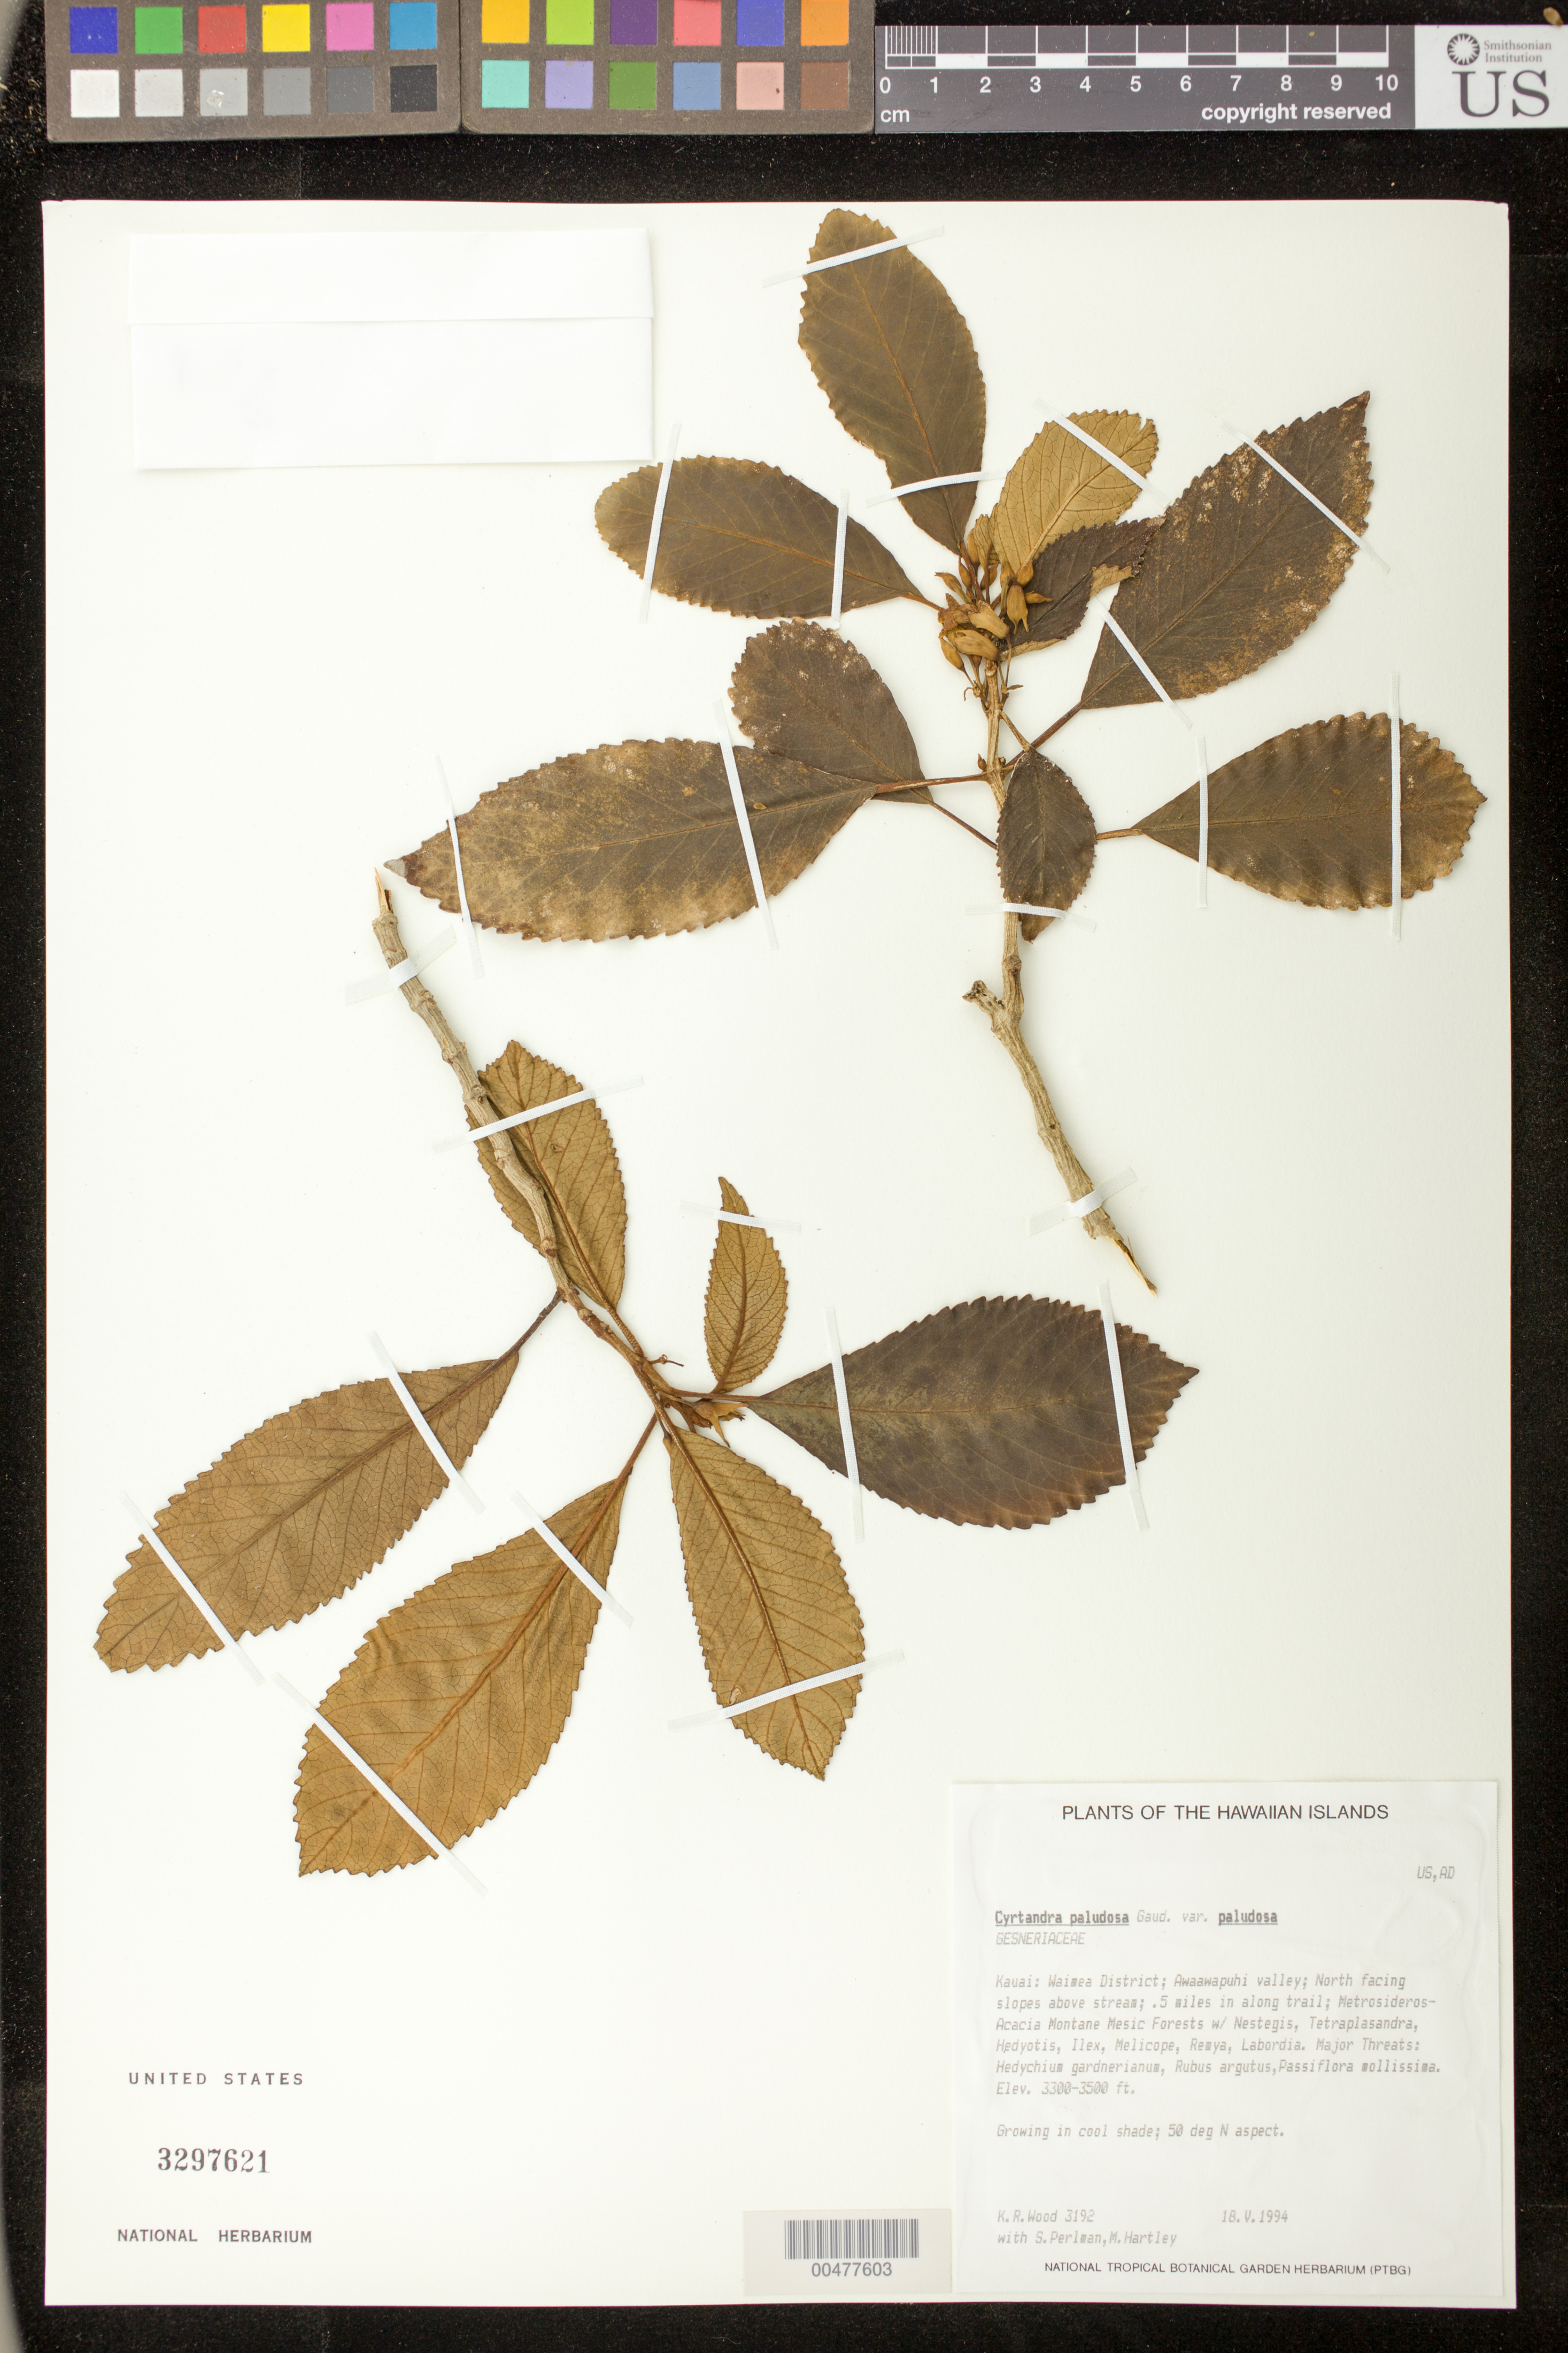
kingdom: Plantae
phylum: Tracheophyta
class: Magnoliopsida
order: Lamiales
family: Gesneriaceae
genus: Cyrtandra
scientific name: Cyrtandra paludosa var. paludosa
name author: Gaudich.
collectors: K. R. Wood, S. P. Perlman & M. M. Hartley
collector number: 3192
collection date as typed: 18 May 1994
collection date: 1994-05-18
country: United States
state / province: Hawaii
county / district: Kauai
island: Kaua'i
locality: Waimea Dist., Awaawapuhi Valley, N facing slopes above stream, 0.5 mi in along trail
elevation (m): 1006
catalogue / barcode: US 3297621